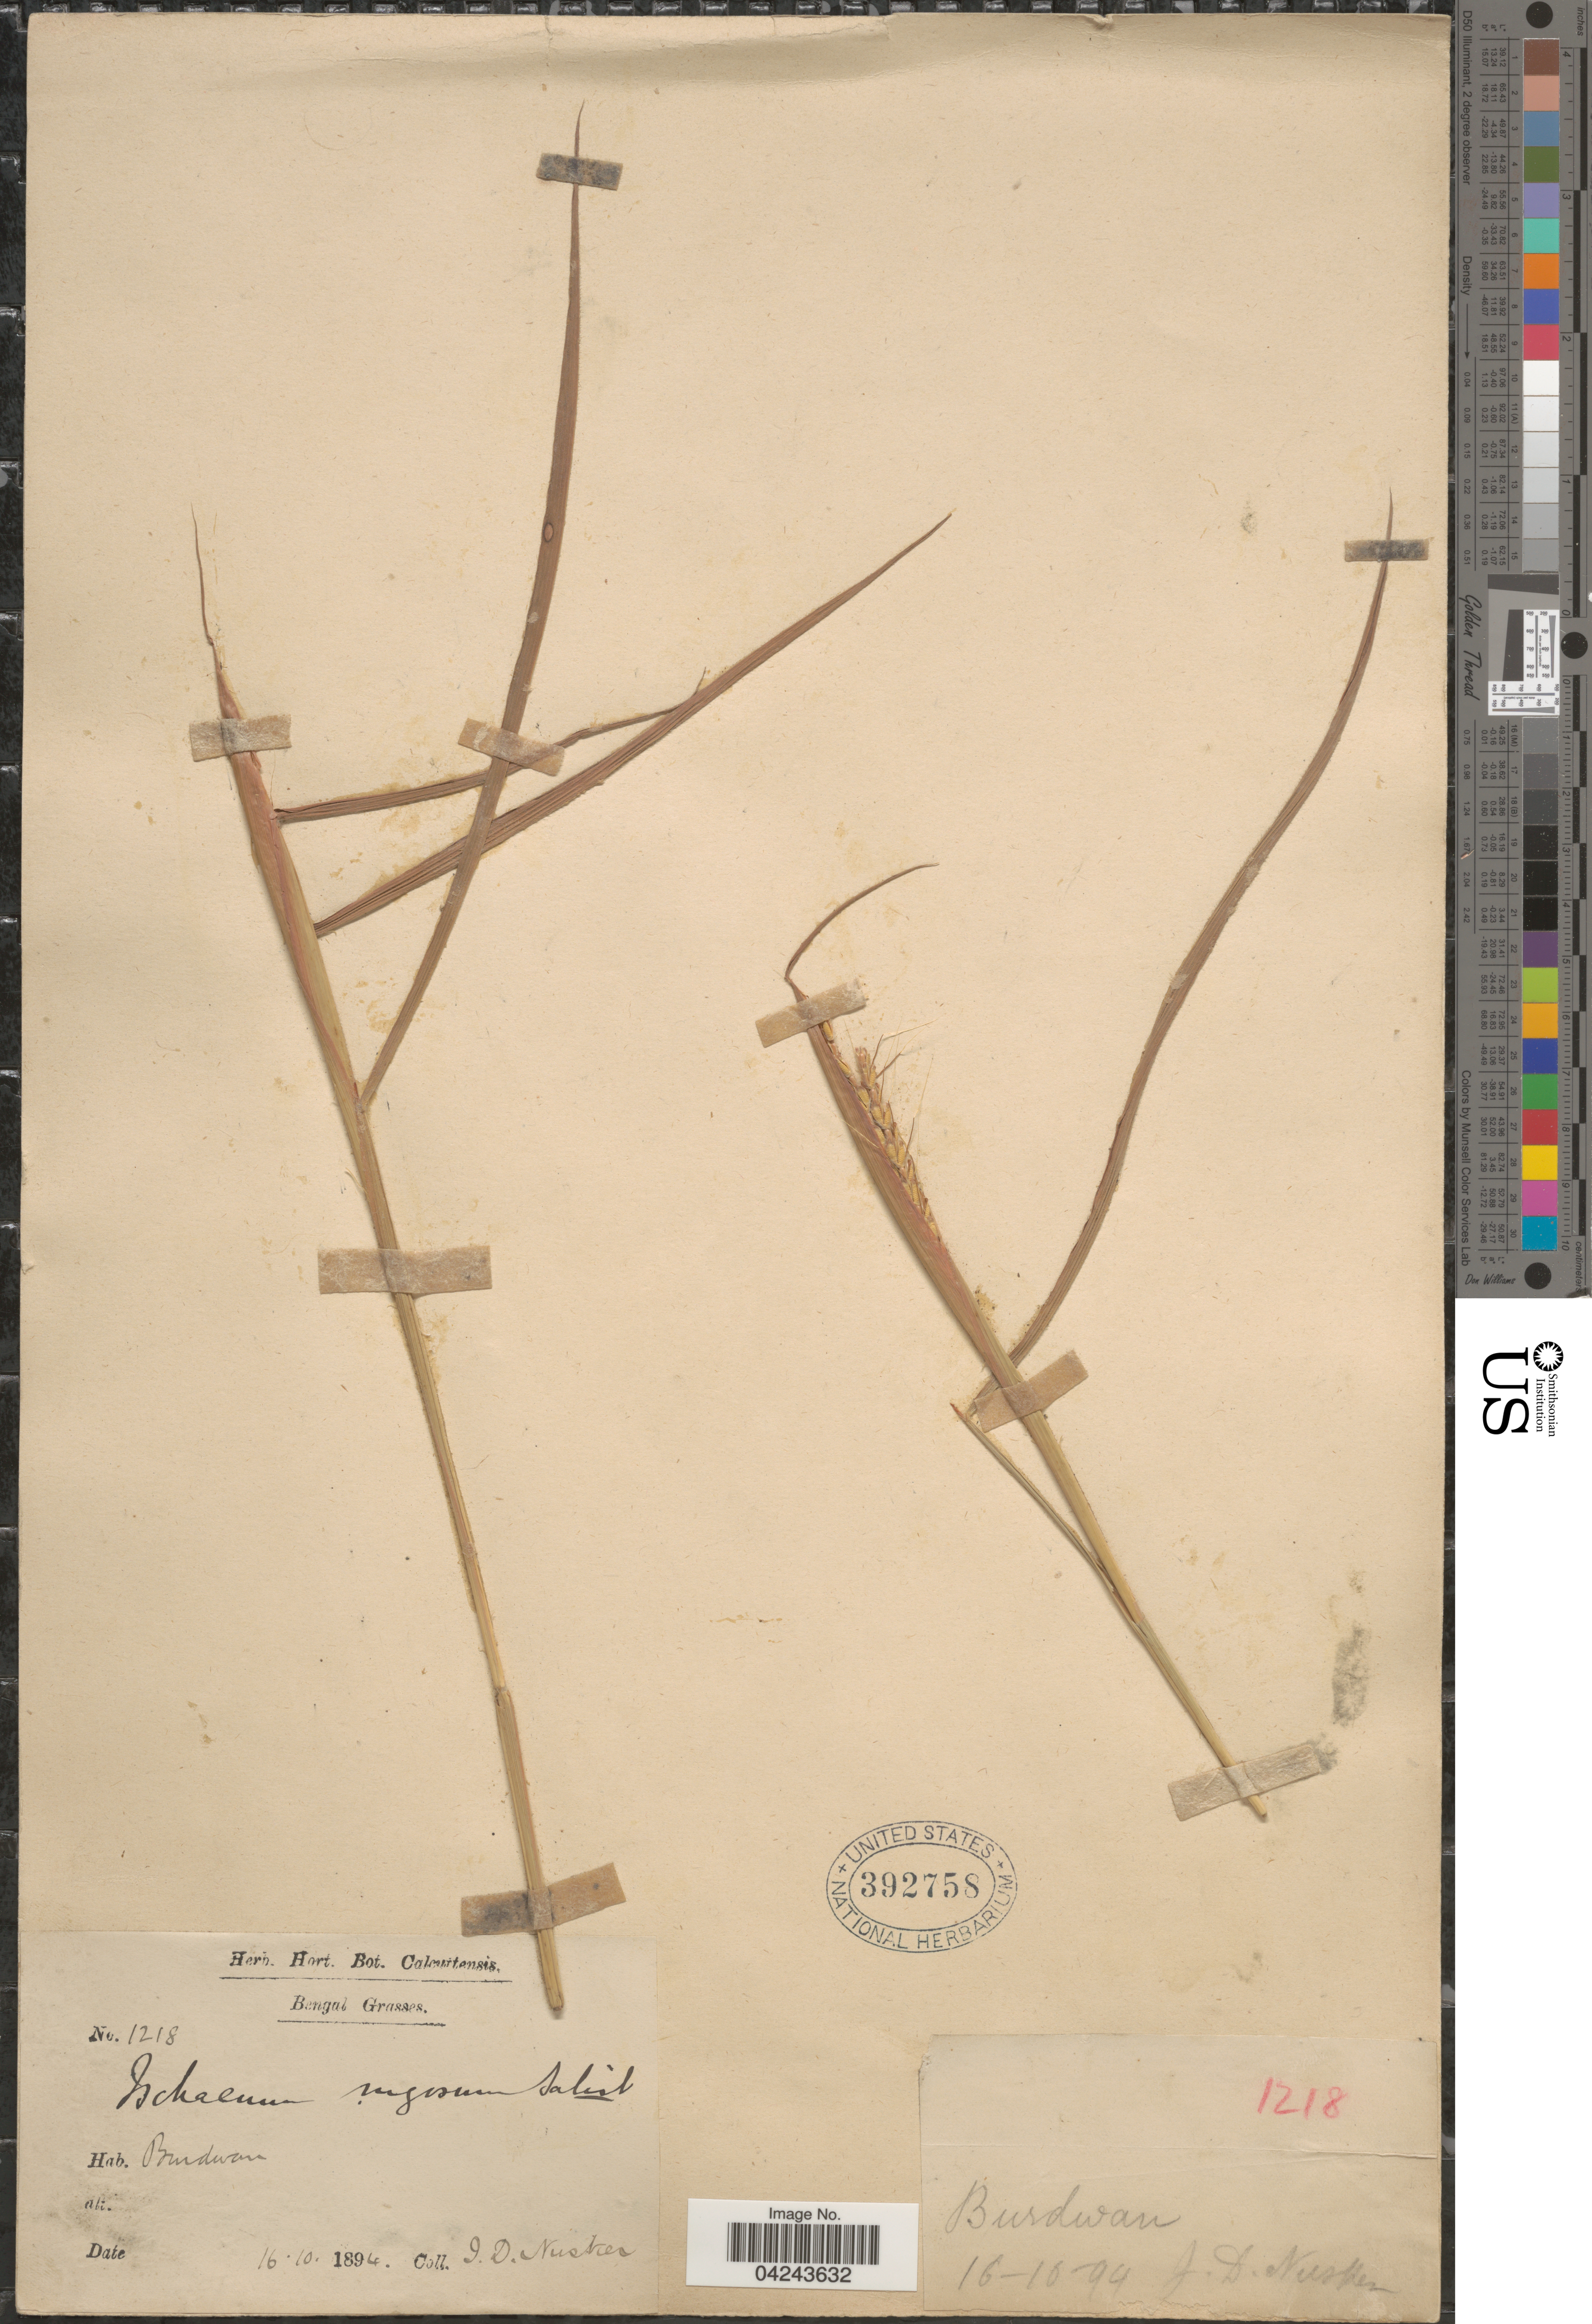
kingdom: Plantae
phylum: Tracheophyta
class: Liliopsida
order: Poales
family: Poaceae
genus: Ischaemum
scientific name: Ischaemum rugosum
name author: Salisb.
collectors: J. Nusker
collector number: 1218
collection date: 1894-10-16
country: India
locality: Bengal. Burdwan.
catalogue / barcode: US 392758